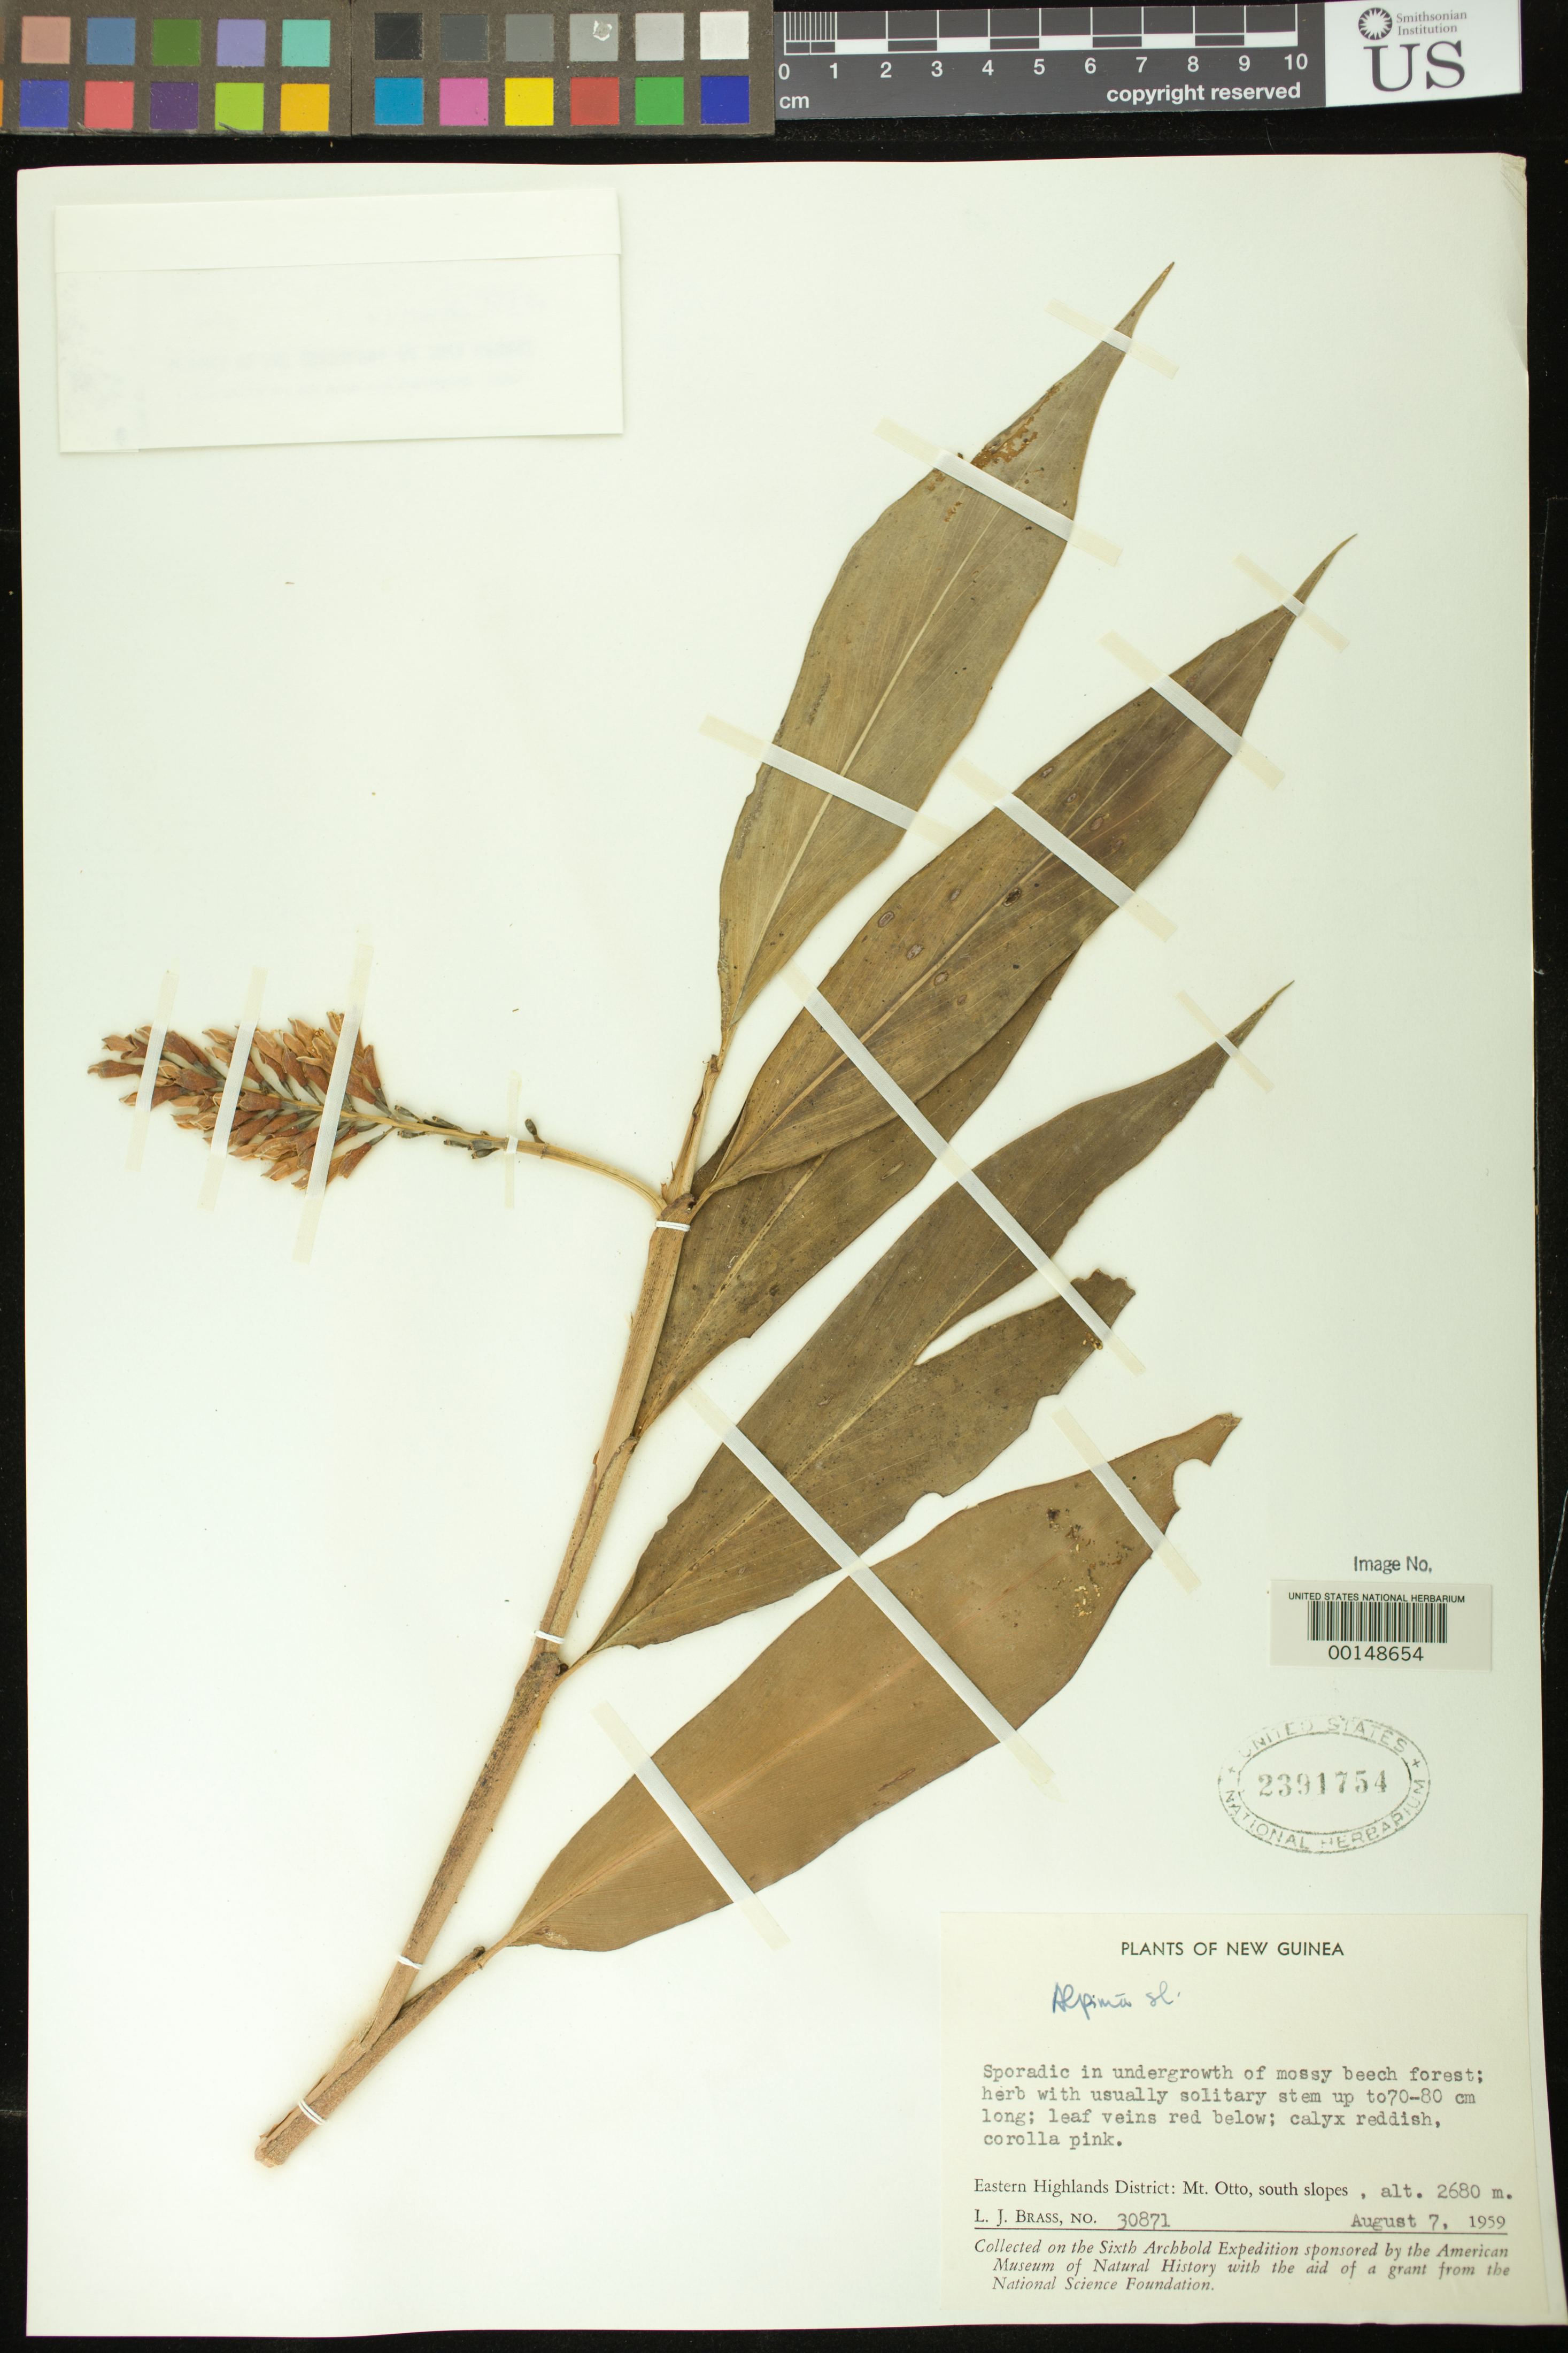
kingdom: Plantae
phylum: Tracheophyta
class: Liliopsida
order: Zingiberales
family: Zingiberaceae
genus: Alpinia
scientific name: Alpinia sp.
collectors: L. J. Brass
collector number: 30871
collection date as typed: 07 Aug 1959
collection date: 1959-08-07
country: Papua New Guinea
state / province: Eastern Highlands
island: New Guinea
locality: Mt. otto, south slopes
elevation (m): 2680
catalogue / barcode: US 2391754